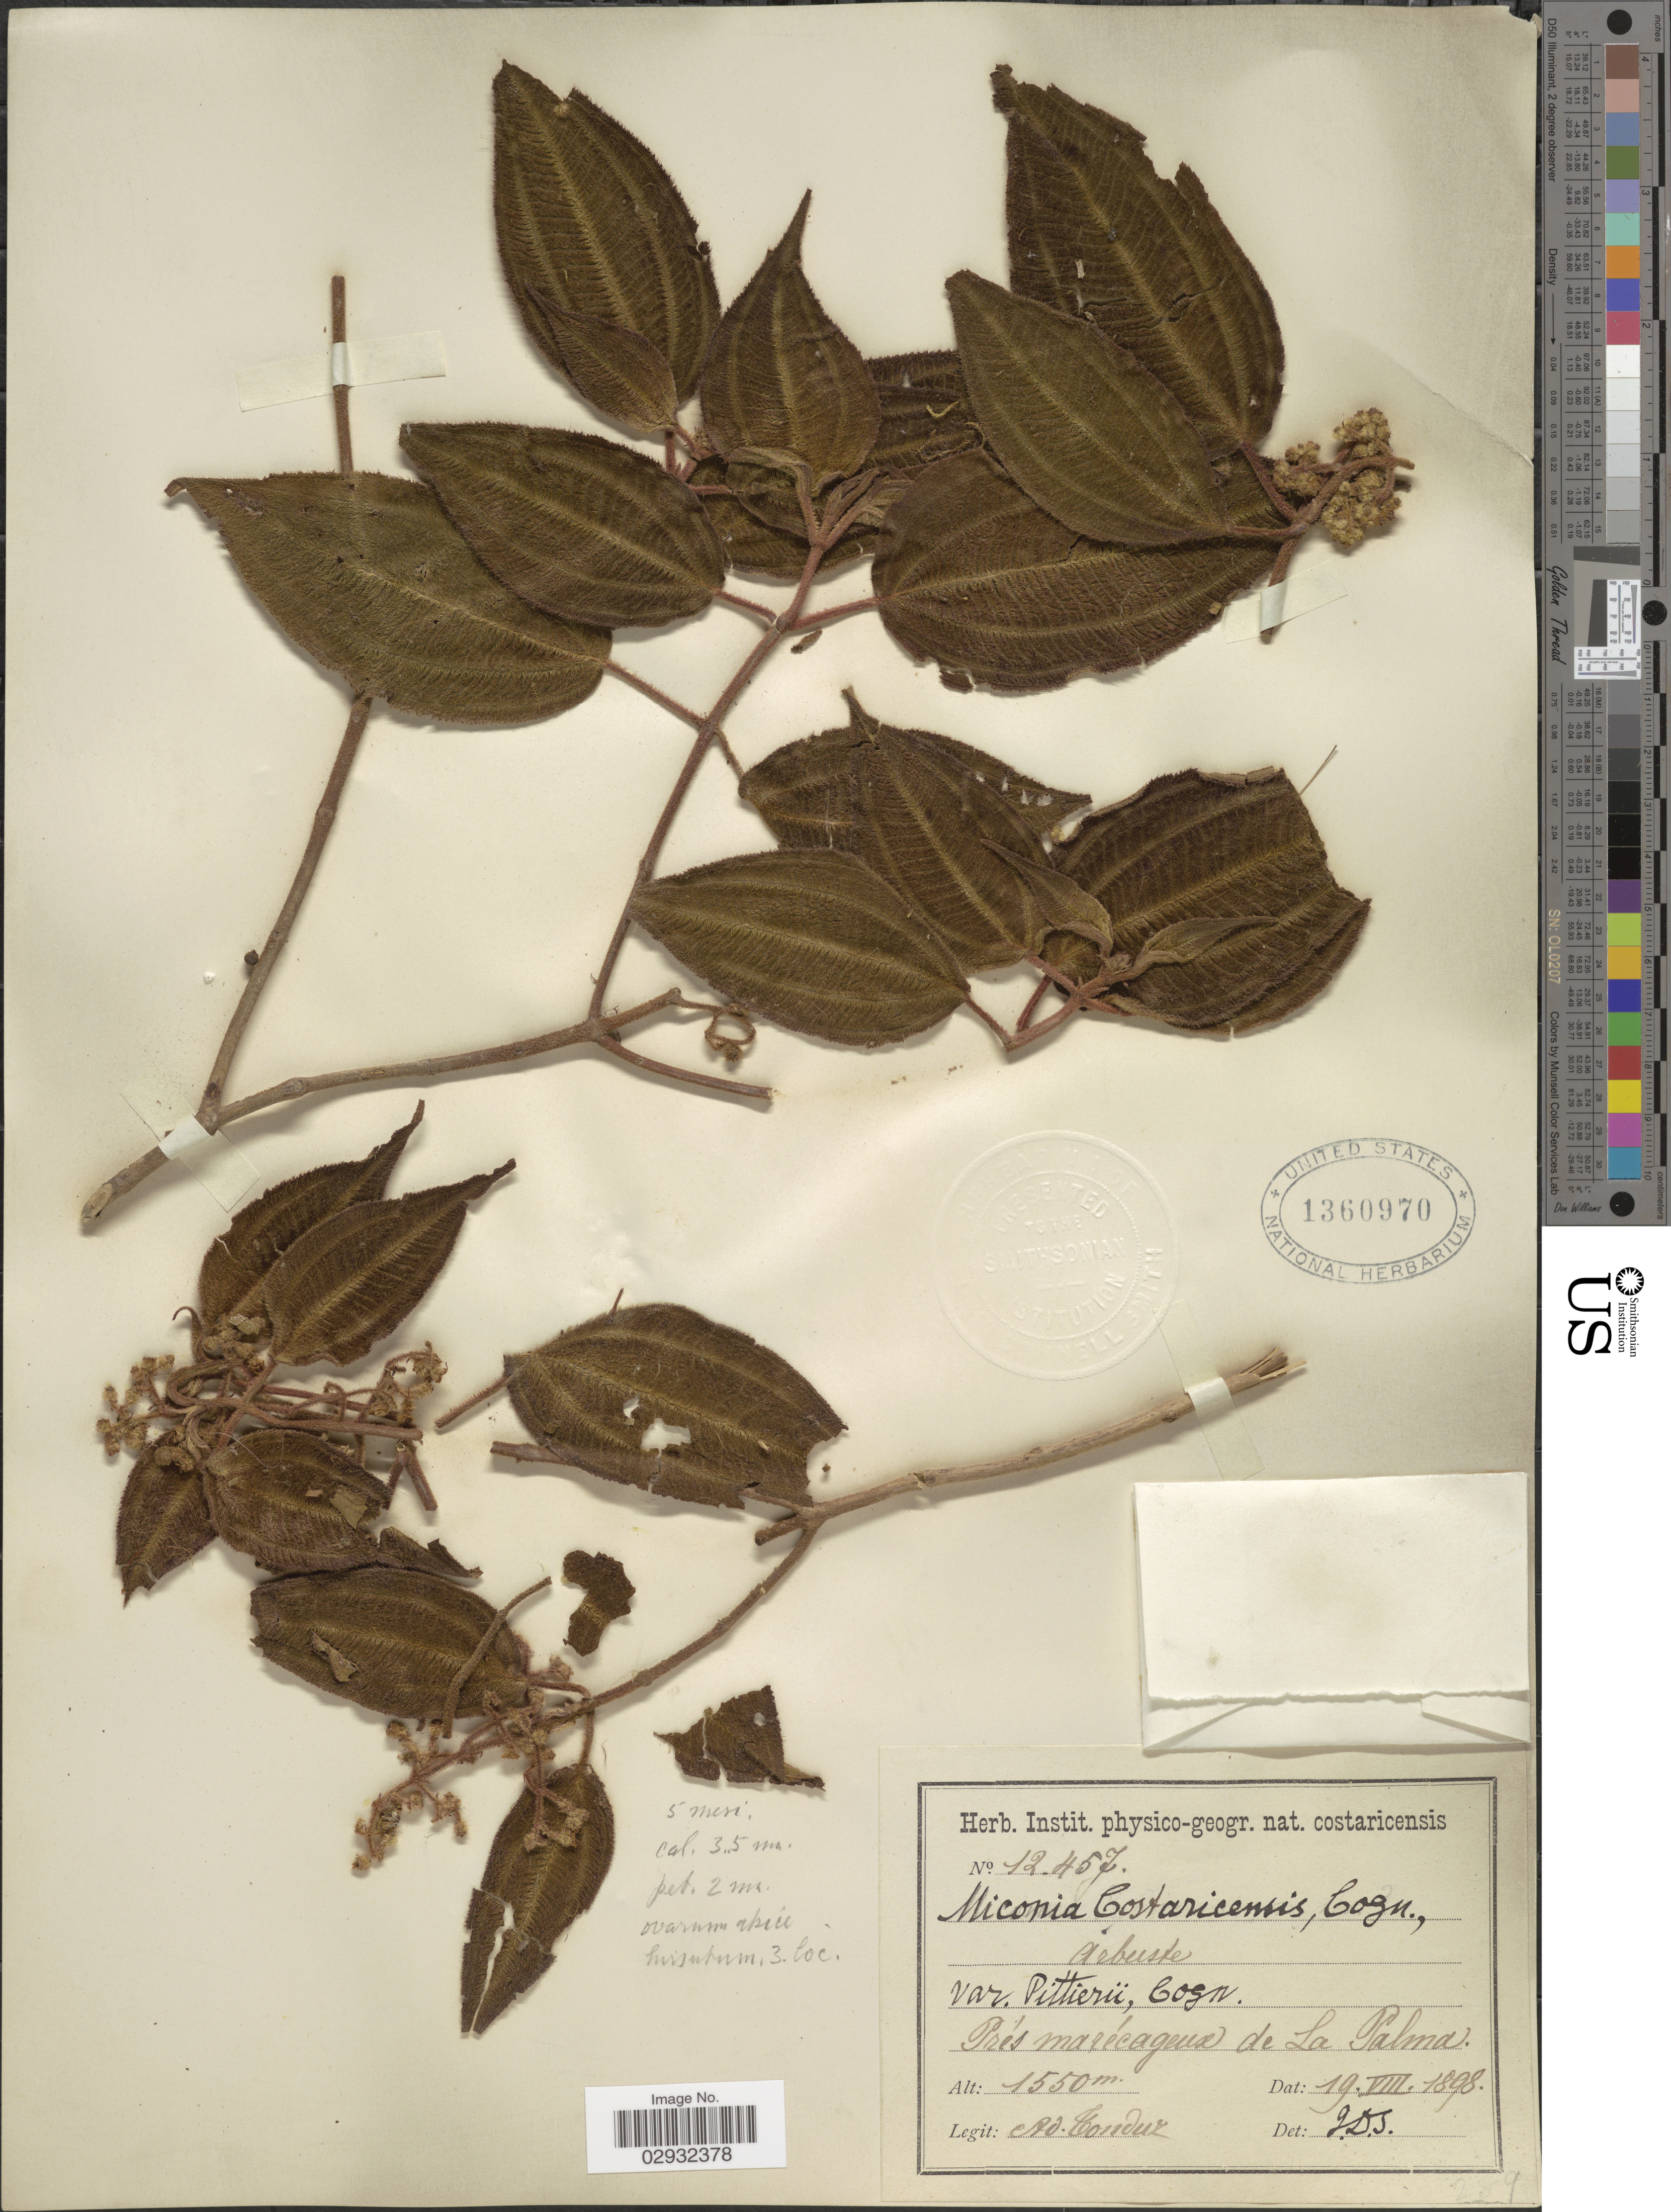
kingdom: Plantae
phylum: Tracheophyta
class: Magnoliopsida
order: Myrtales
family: Melastomataceae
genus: Miconia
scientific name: Miconia costaricensis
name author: Cogn.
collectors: A. Tonduz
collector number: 12457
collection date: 1898-08-19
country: Costa Rica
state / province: Puntarenas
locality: Prés marécageuse de La Palma.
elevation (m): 1550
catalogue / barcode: US 1360970